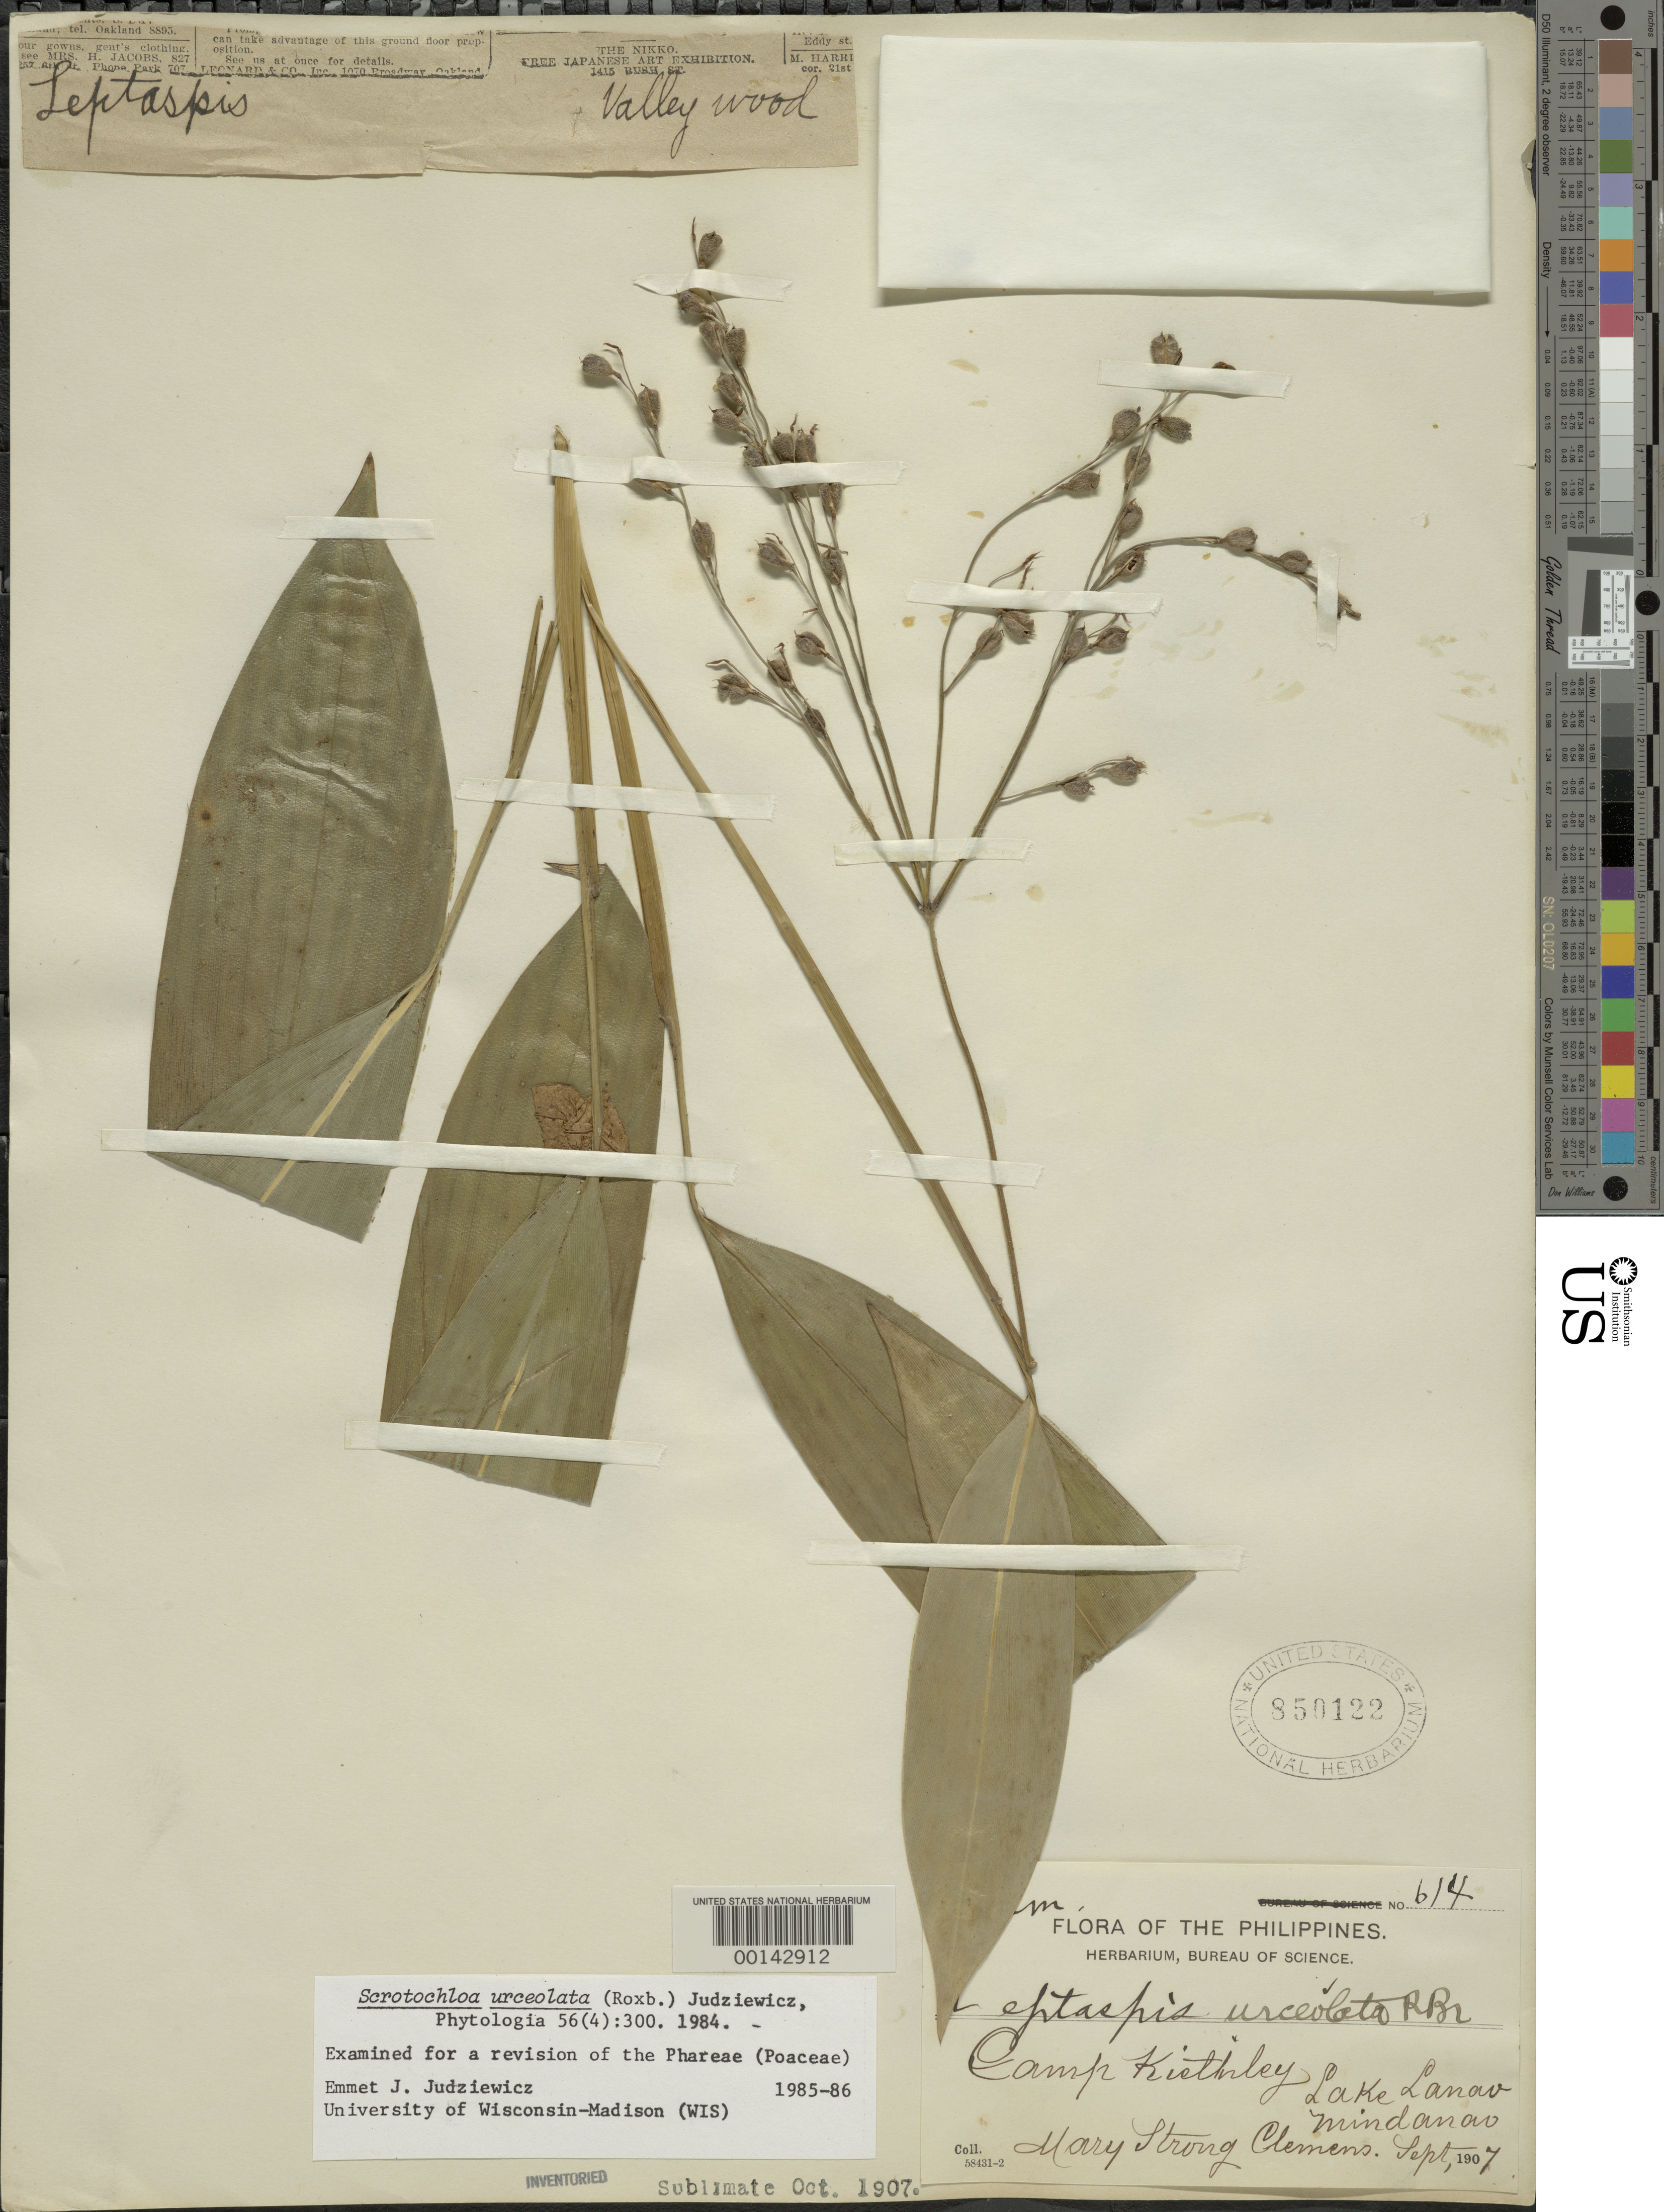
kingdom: Plantae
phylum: Tracheophyta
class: Liliopsida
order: Poales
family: Poaceae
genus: Scrotochloa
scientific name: Scrotochloa urceolata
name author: (Roxb.) Judz.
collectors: M. S. Clemens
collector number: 614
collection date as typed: Jun 1906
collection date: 1906-06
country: Philippines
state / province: Muslim Mindanao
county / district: Lanao del Sur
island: Mindanao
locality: Camp Keithley, Lake Lanao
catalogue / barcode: US 850122